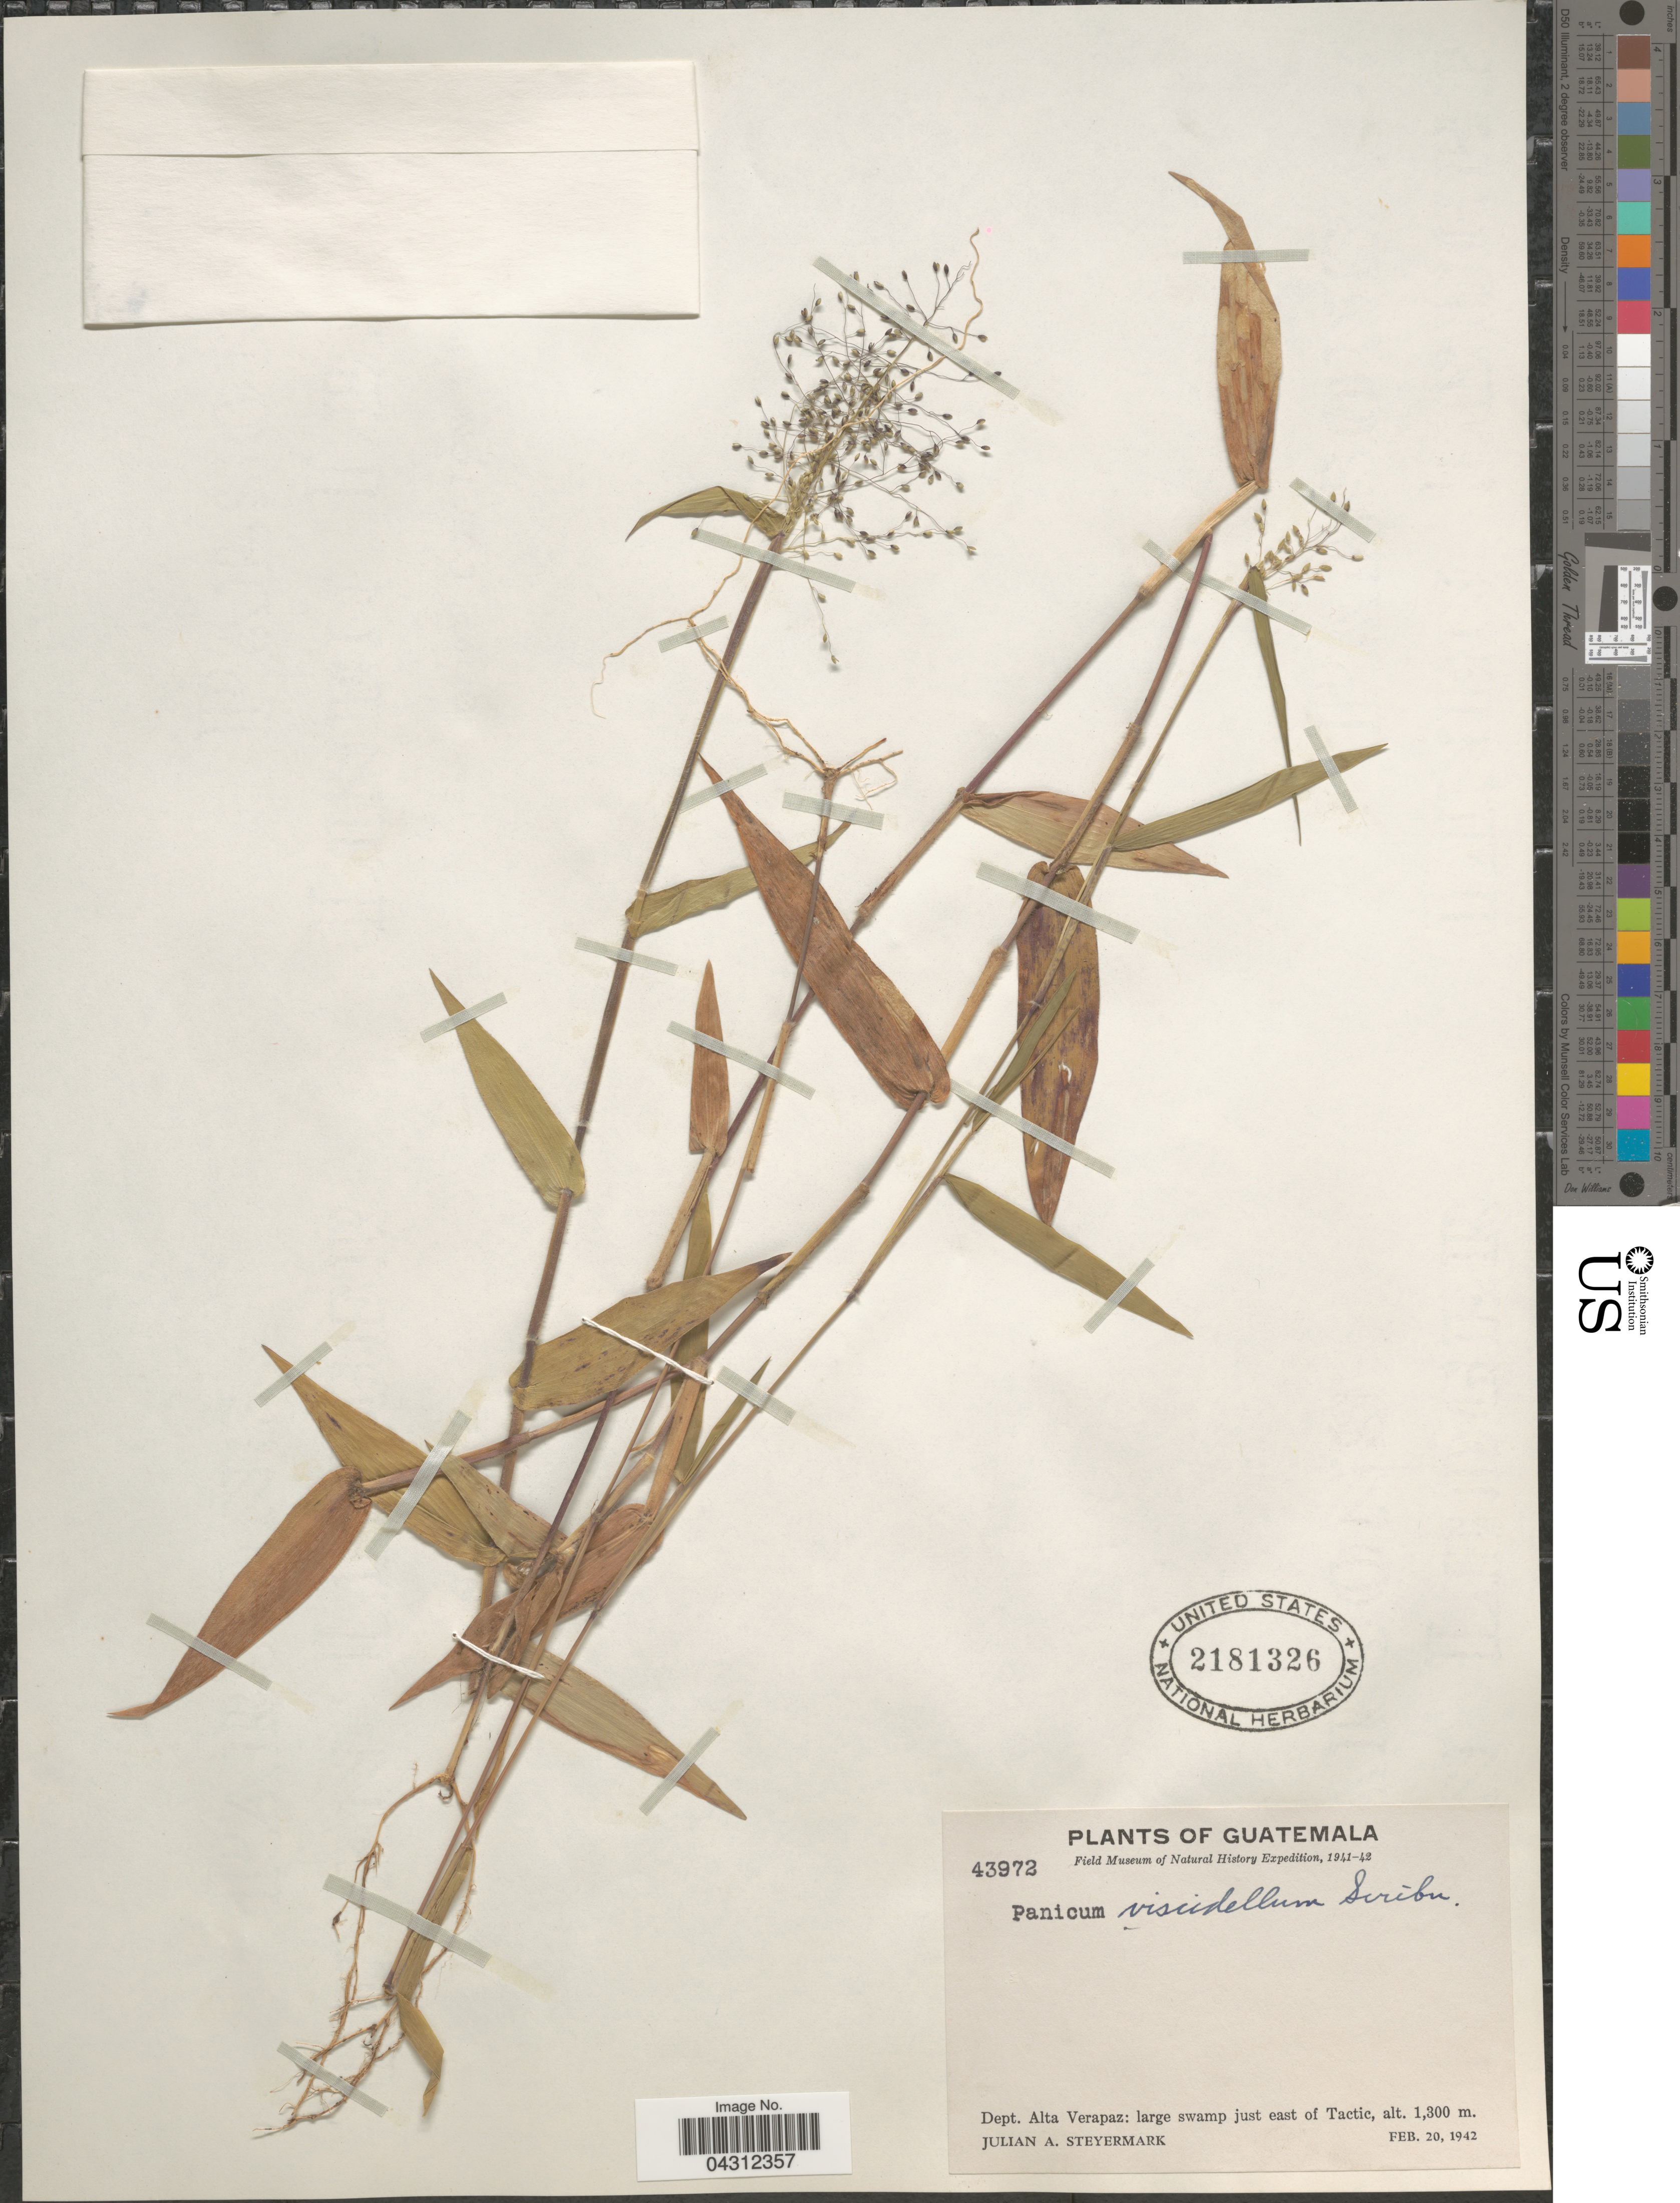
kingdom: Plantae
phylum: Tracheophyta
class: Liliopsida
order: Poales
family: Poaceae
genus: Dichanthelium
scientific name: Dichanthelium viscidellum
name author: (Scribn.) Gould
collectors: J. Steyermark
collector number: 43972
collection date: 1942-02-20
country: Guatemala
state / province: Alta Verapaz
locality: Field Museum of Natural History Expedition, 1941-42. Dept. Alta Verapaz: large swamp just east of Tactic.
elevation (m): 1300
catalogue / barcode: US 2181326